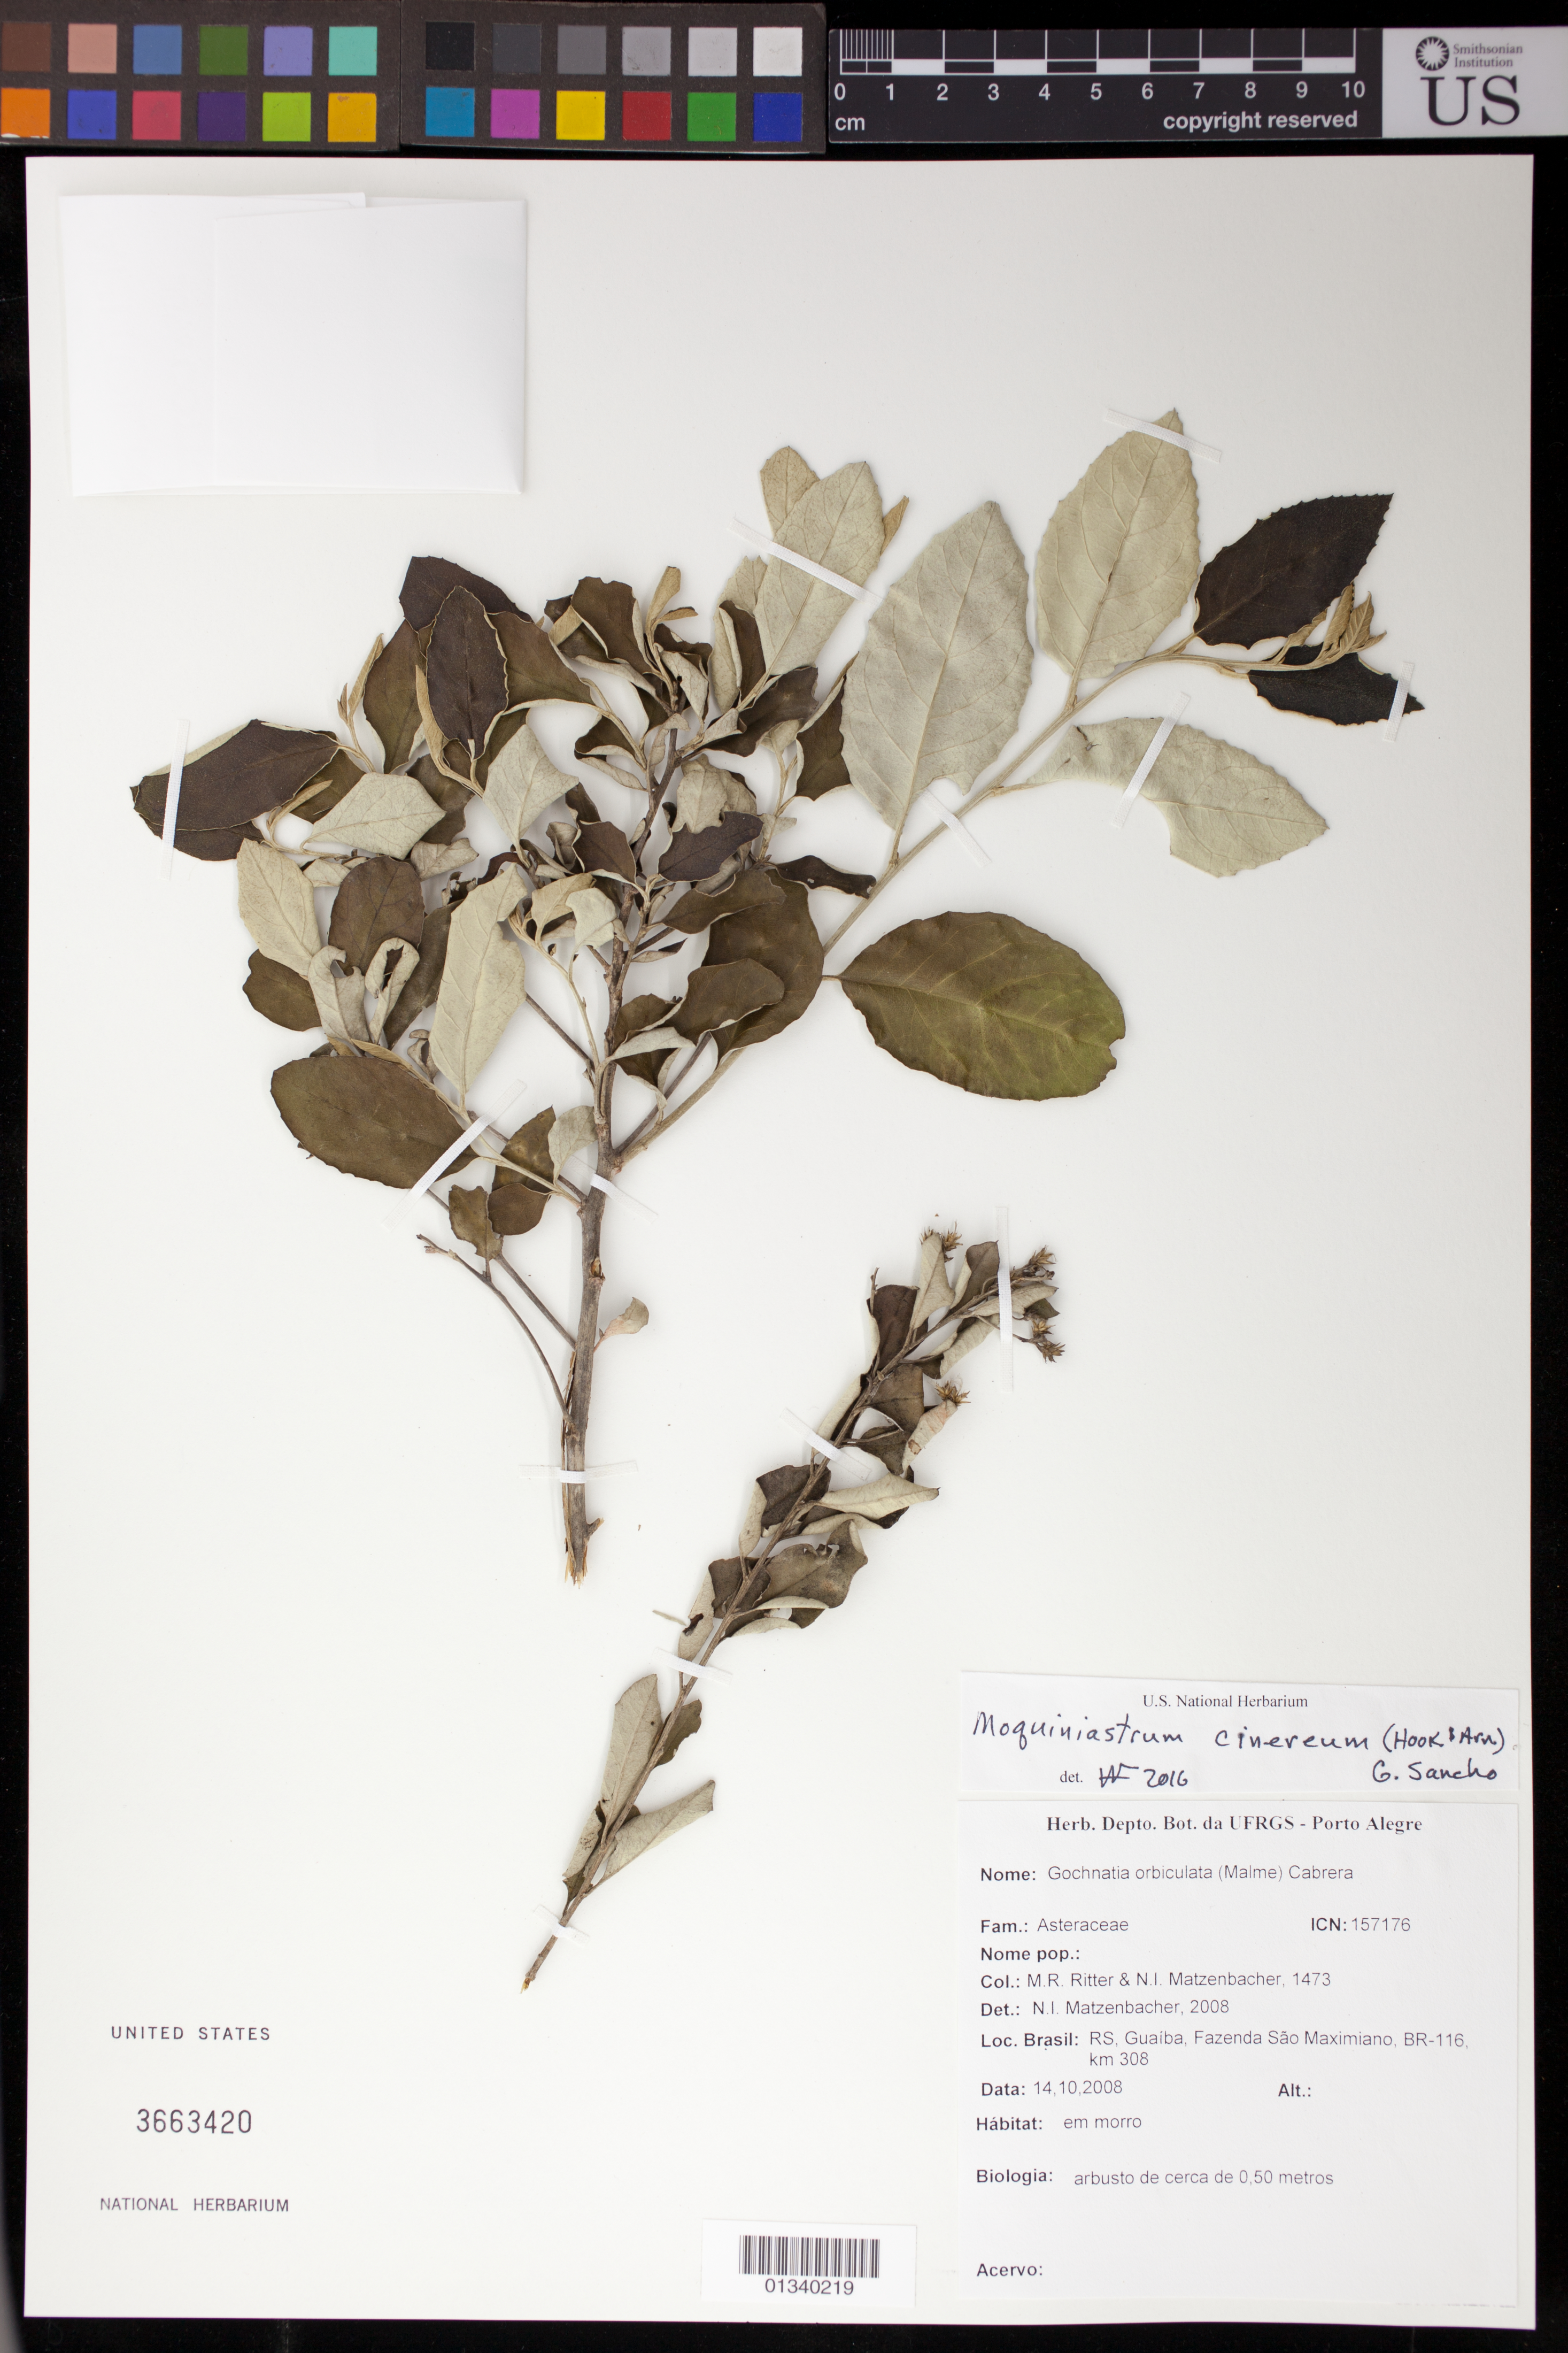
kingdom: Plantae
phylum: Tracheophyta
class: Magnoliopsida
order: Asterales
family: Asteraceae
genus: Moquiniastrum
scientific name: Moquiniastrum cinereum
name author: (Hook. & Arn.) G. Sancho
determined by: Funk, Vicki A., (BOT), Smithsonian Institution - National Museum of Natural History (UNITED STATES)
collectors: M. R. Ritter & N. Matzenbacher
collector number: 1473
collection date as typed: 14 October 2008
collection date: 2008-10-14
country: Brazil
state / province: Rio Grande do Sul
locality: Guaiba, Fazenda Sao Macimiano, BR-116, km 308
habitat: Em morro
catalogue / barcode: US 3663420